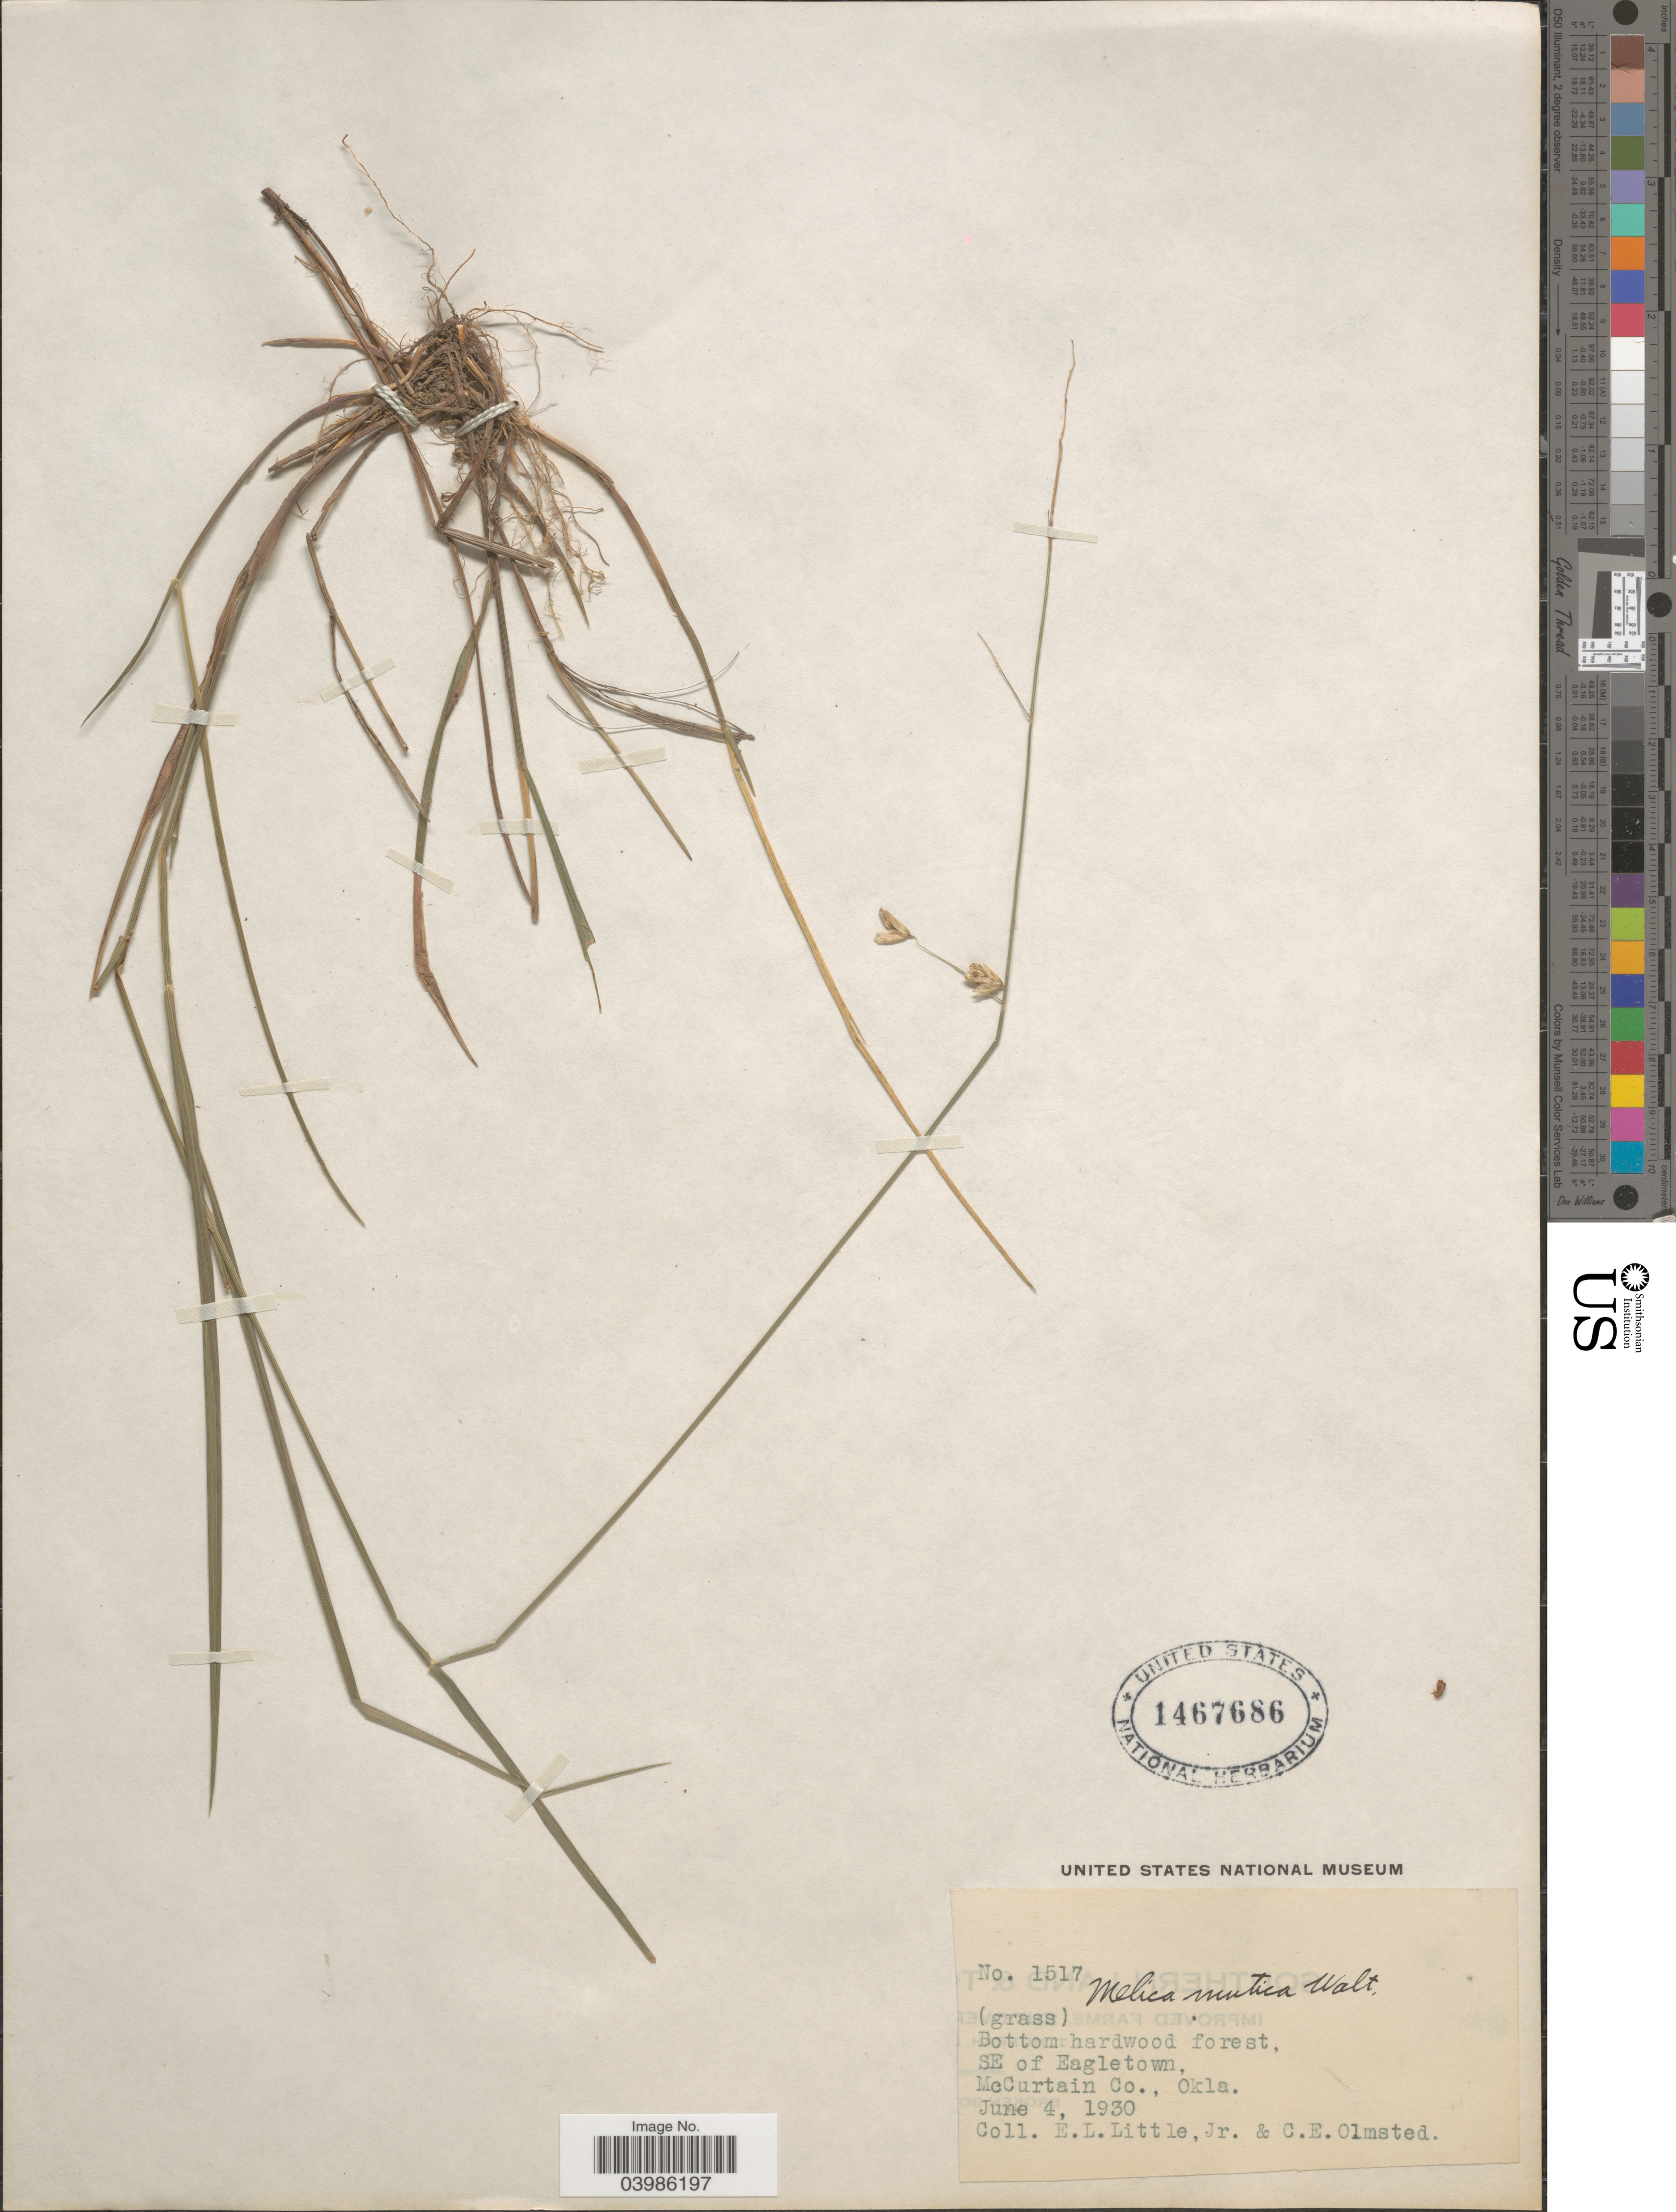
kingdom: Plantae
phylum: Tracheophyta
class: Liliopsida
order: Poales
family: Poaceae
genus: Melica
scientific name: Melica mutica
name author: Walter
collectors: E. L. Little & C. Olmsted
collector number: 1517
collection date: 1930-06-04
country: United States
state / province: Oklahoma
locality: SE of Eagletown, McCurtain Co.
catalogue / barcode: US 1467686